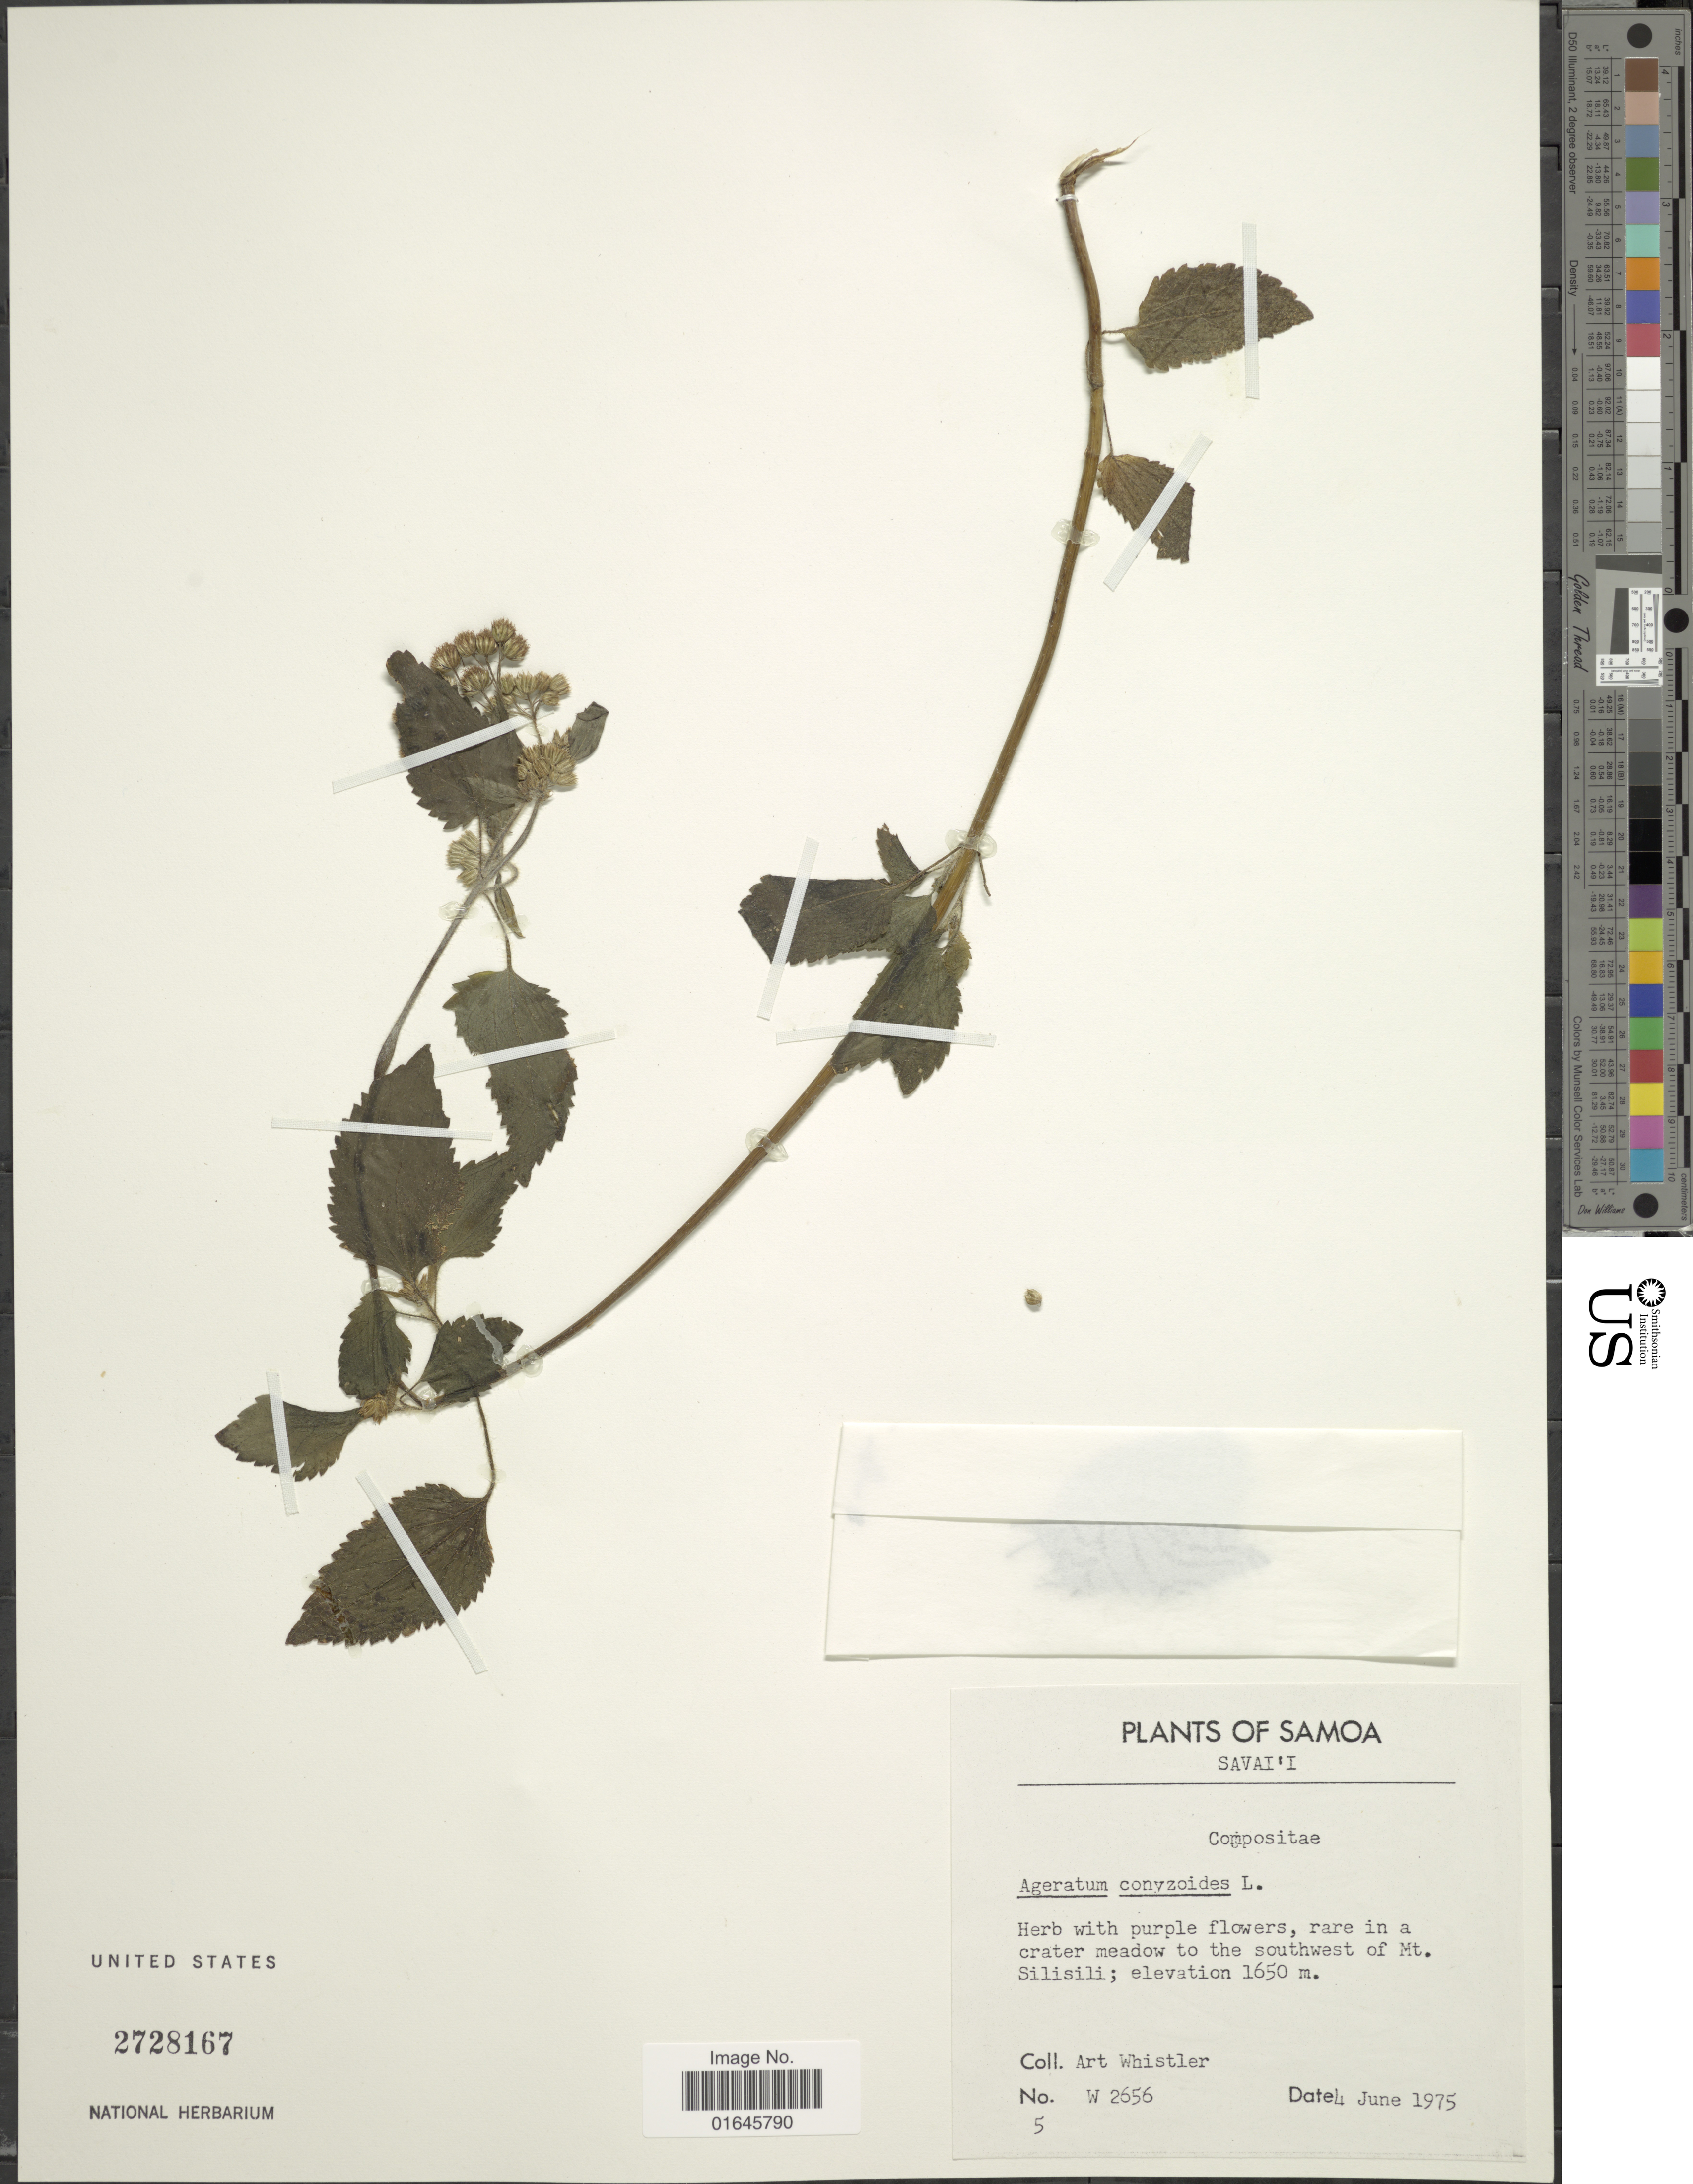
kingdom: Plantae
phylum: Tracheophyta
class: Magnoliopsida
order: Asterales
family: Asteraceae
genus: Ageratum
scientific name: Ageratum conyzoides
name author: L.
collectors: A. Whistler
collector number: W 2656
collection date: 1975-06-04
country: Samoa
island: Savai'i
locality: Savaii, rare in a crater meadow to the southwest of Mt. Silisili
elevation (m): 1650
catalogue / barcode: US 2728167